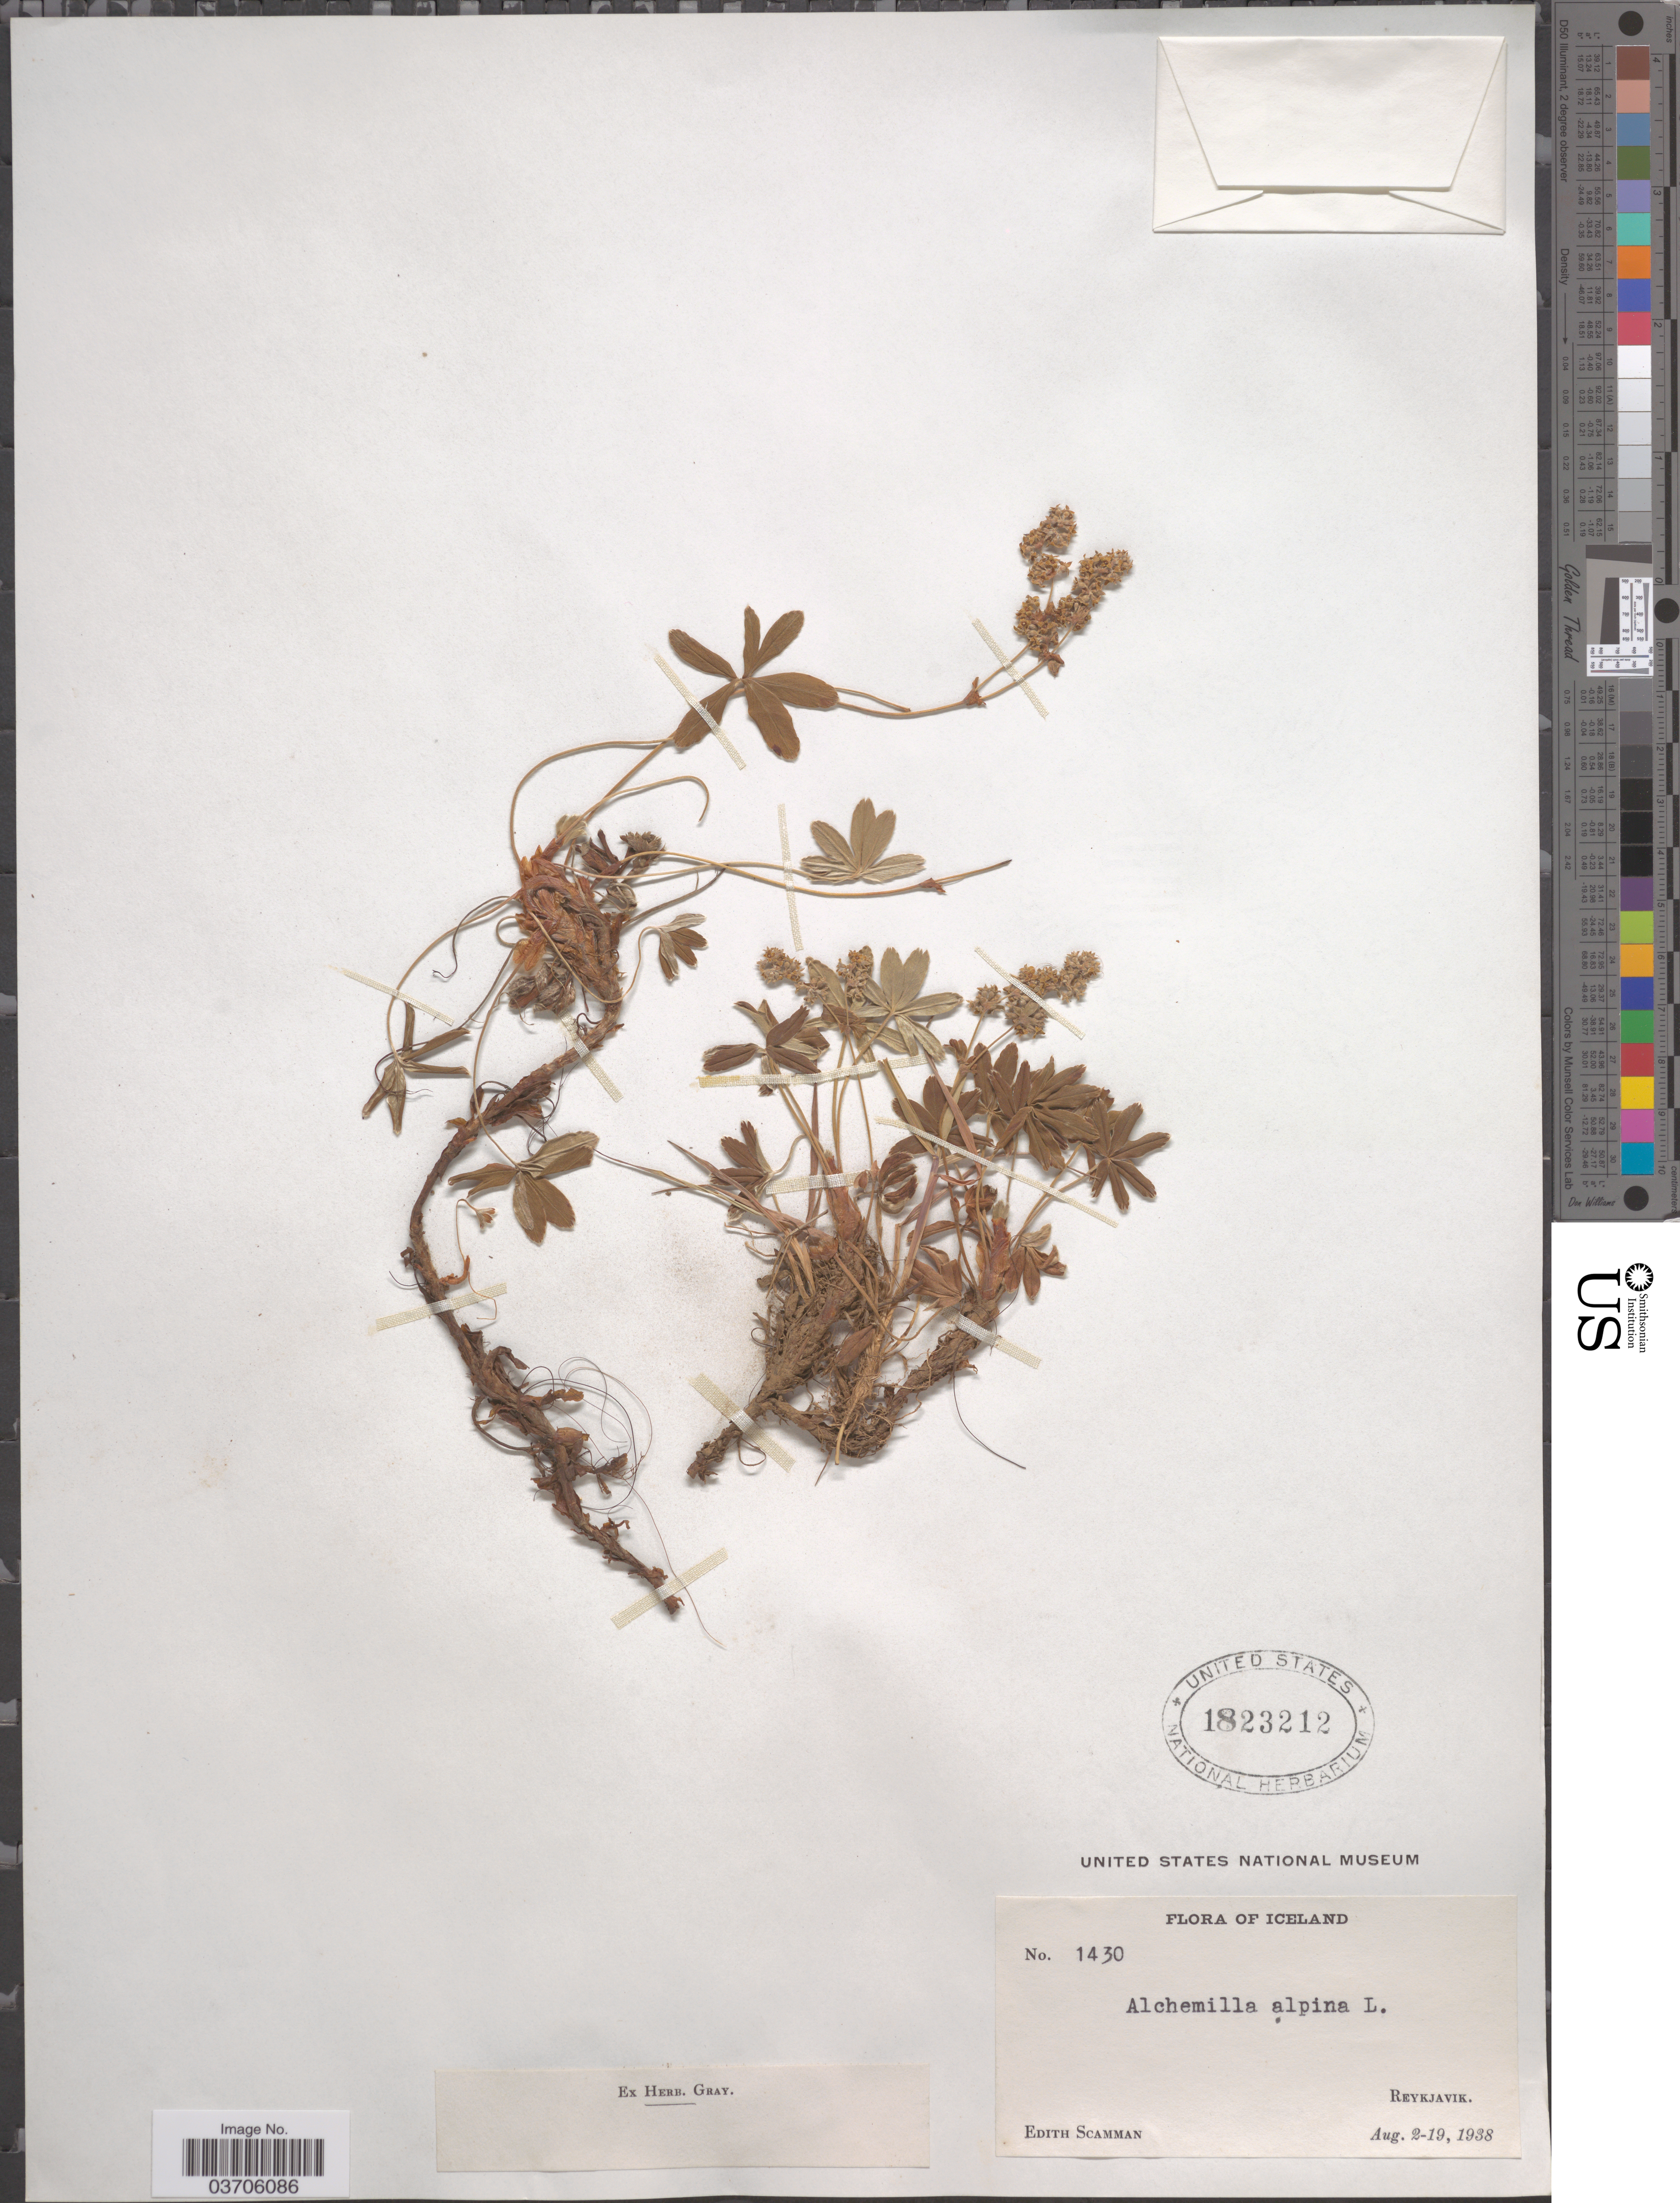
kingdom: Plantae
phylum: Tracheophyta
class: Magnoliopsida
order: Rosales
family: Rosaceae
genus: Alchemilla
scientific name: Alchemilla alpina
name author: L.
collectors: E. Scamman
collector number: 1430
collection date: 1938-08-02/1938-08-19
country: Iceland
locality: Reykjavik.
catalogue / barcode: US 1823212